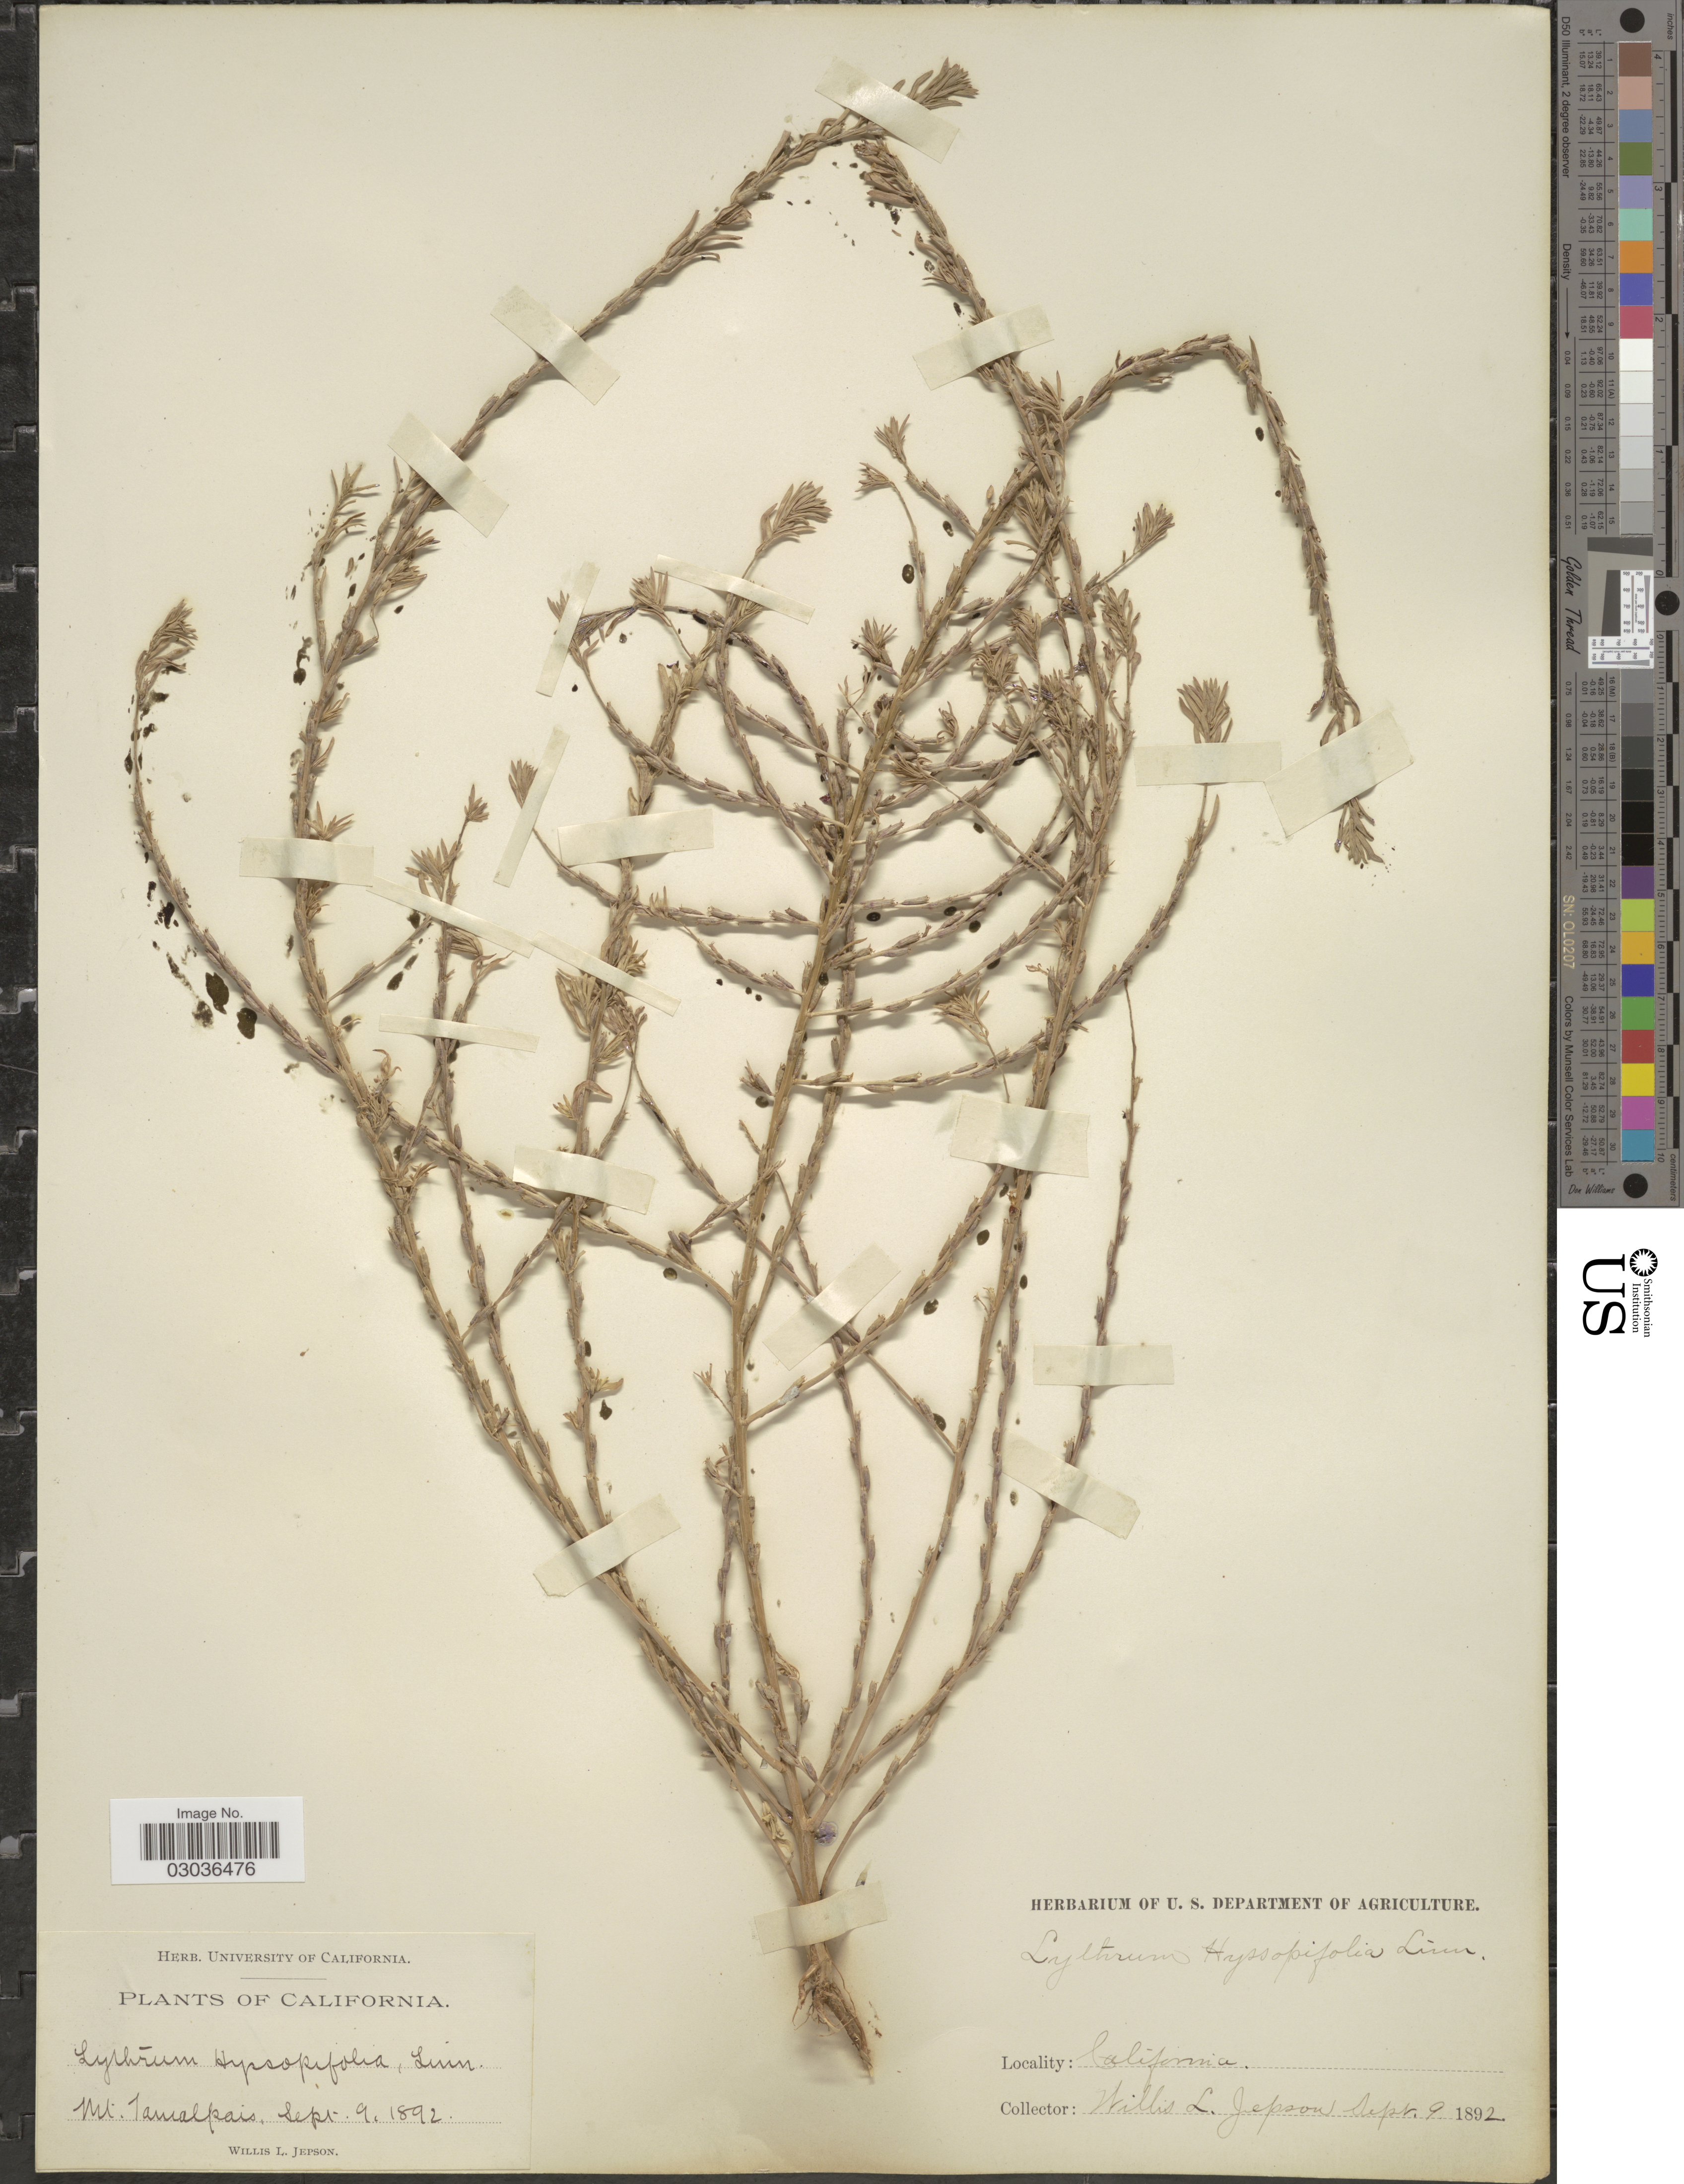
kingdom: Plantae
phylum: Tracheophyta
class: Magnoliopsida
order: Myrtales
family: Lythraceae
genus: Lythrum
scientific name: Lythrum adsurgens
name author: Greene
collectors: W. L. Jepson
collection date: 1892-09-09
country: United States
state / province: California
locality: Mt. Tamalpais.